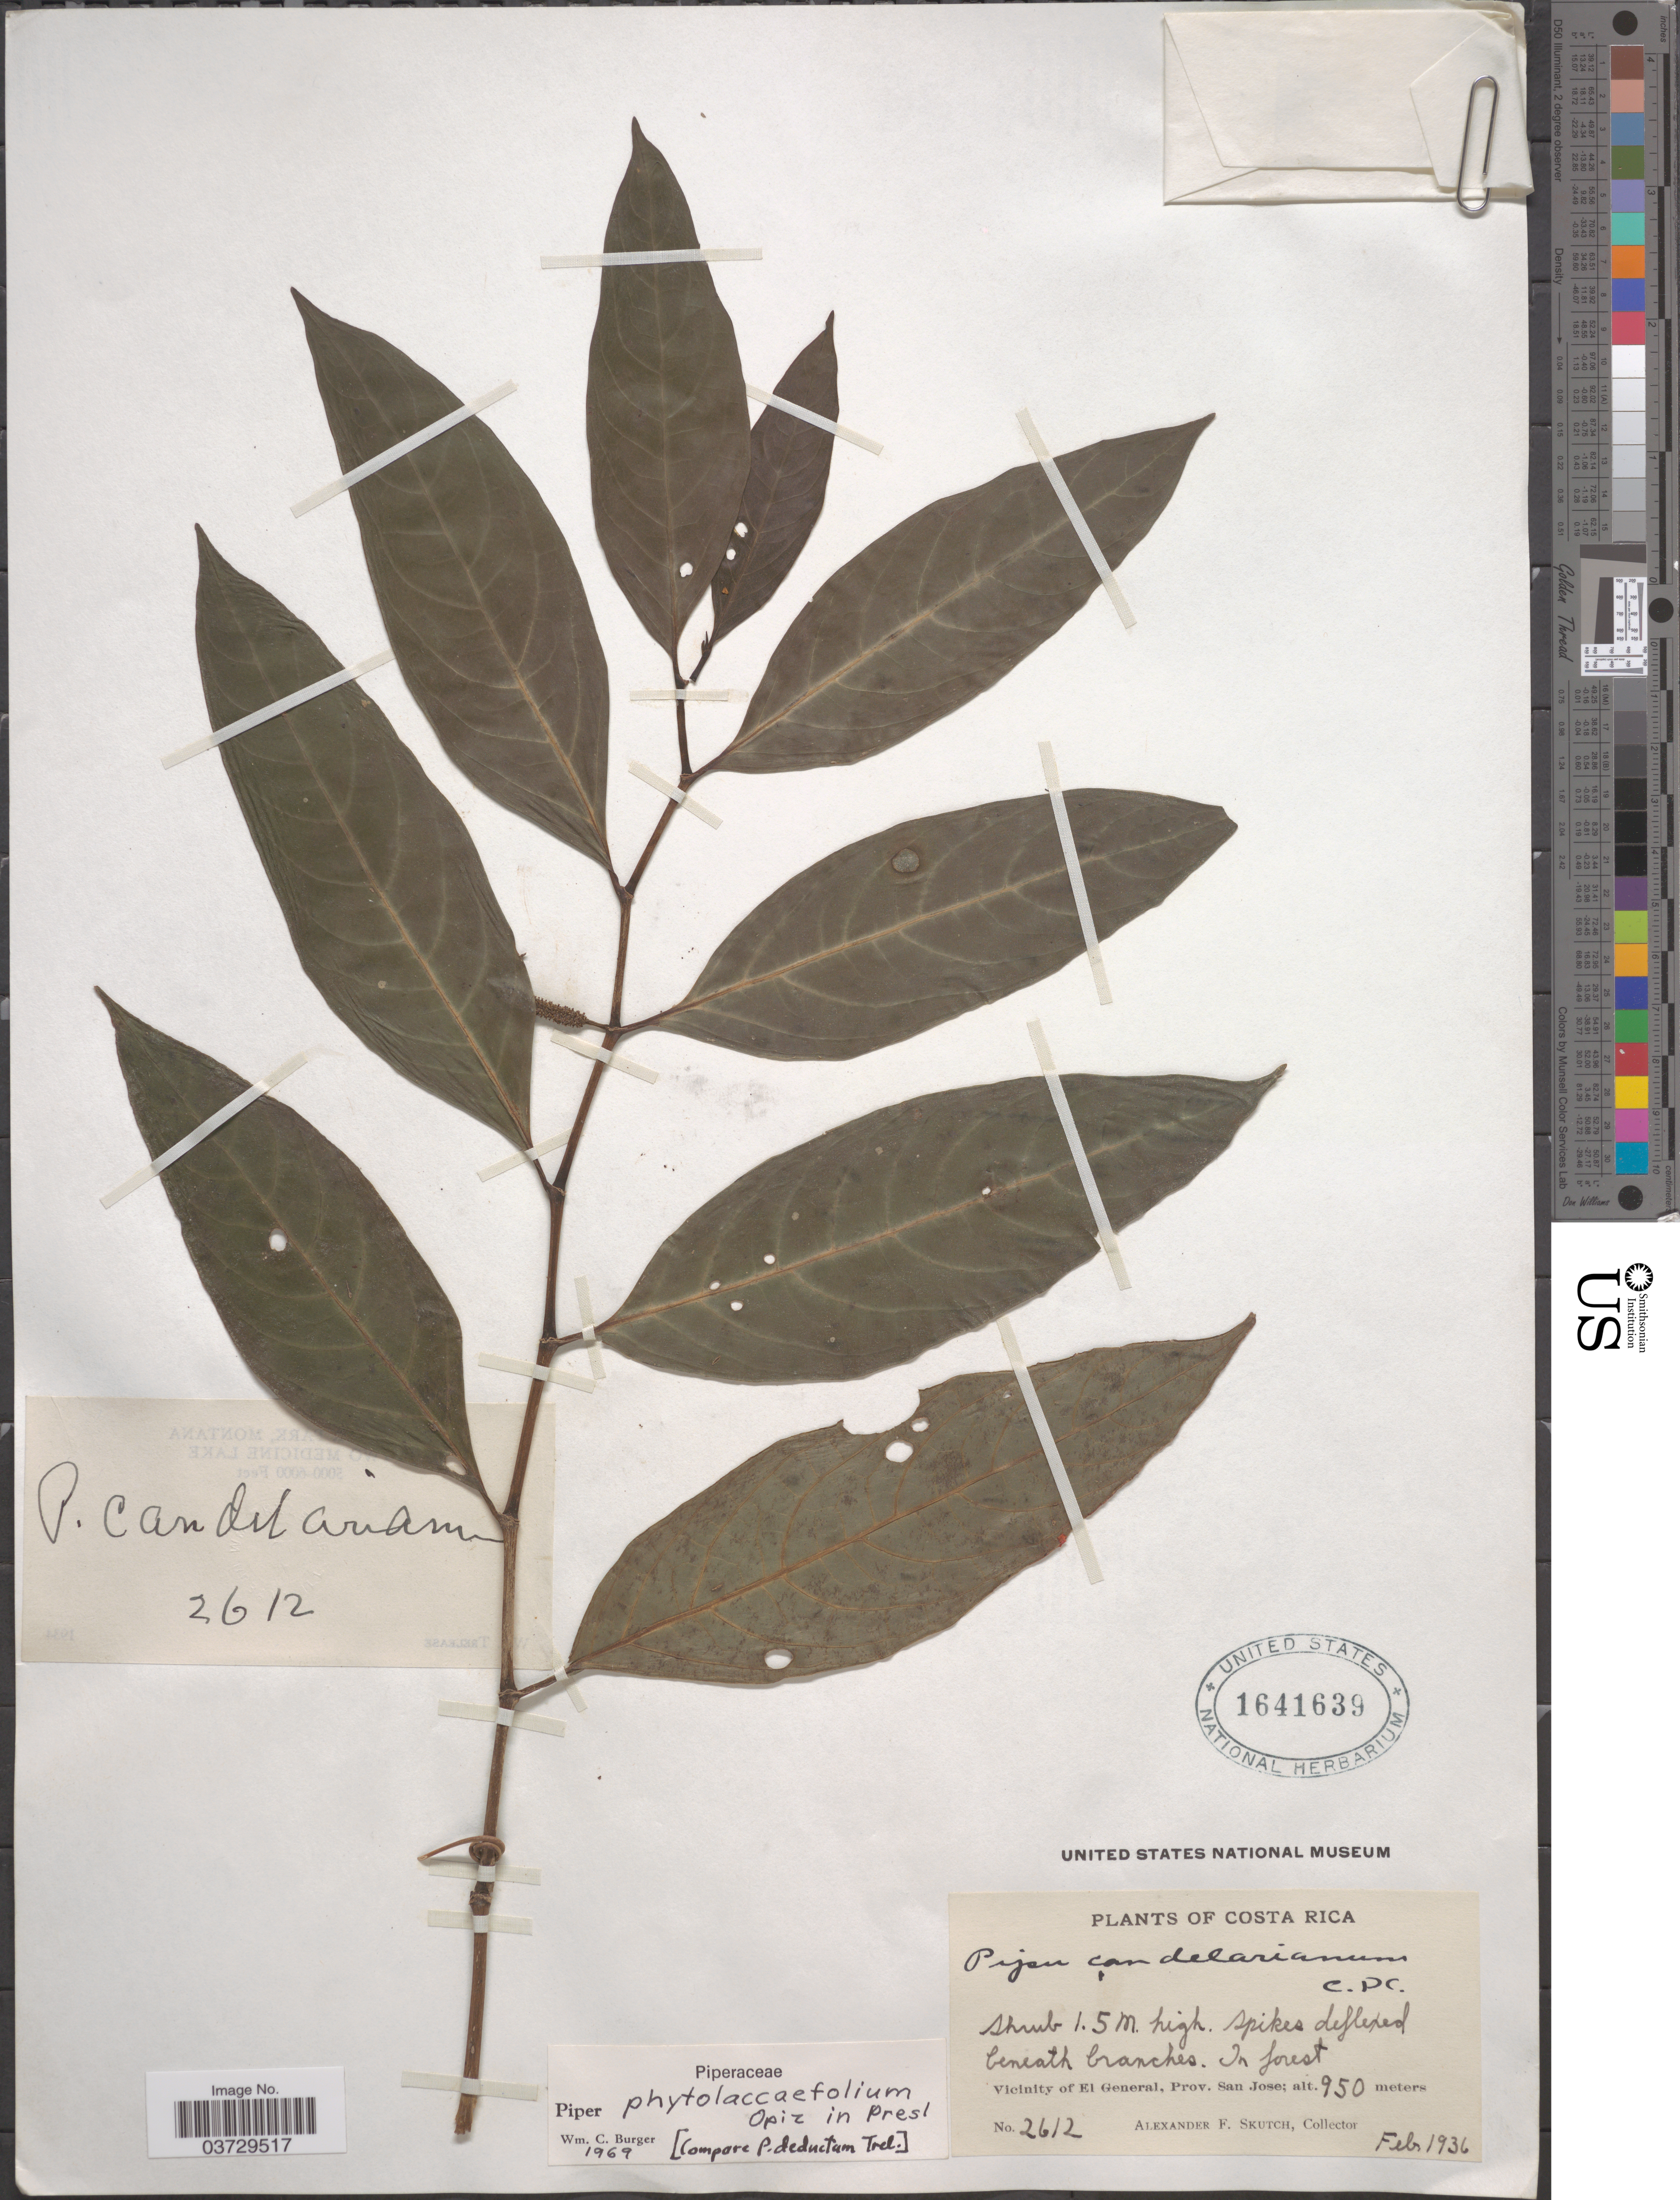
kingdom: Plantae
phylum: Tracheophyta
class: Magnoliopsida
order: Piperales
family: Piperaceae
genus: Piper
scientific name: Piper phytolaccifolium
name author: Opiz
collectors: A. F. Skutch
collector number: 2612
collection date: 1936-02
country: Costa Rica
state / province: San José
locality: Vicinity of El General.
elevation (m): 950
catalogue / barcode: US 1641639